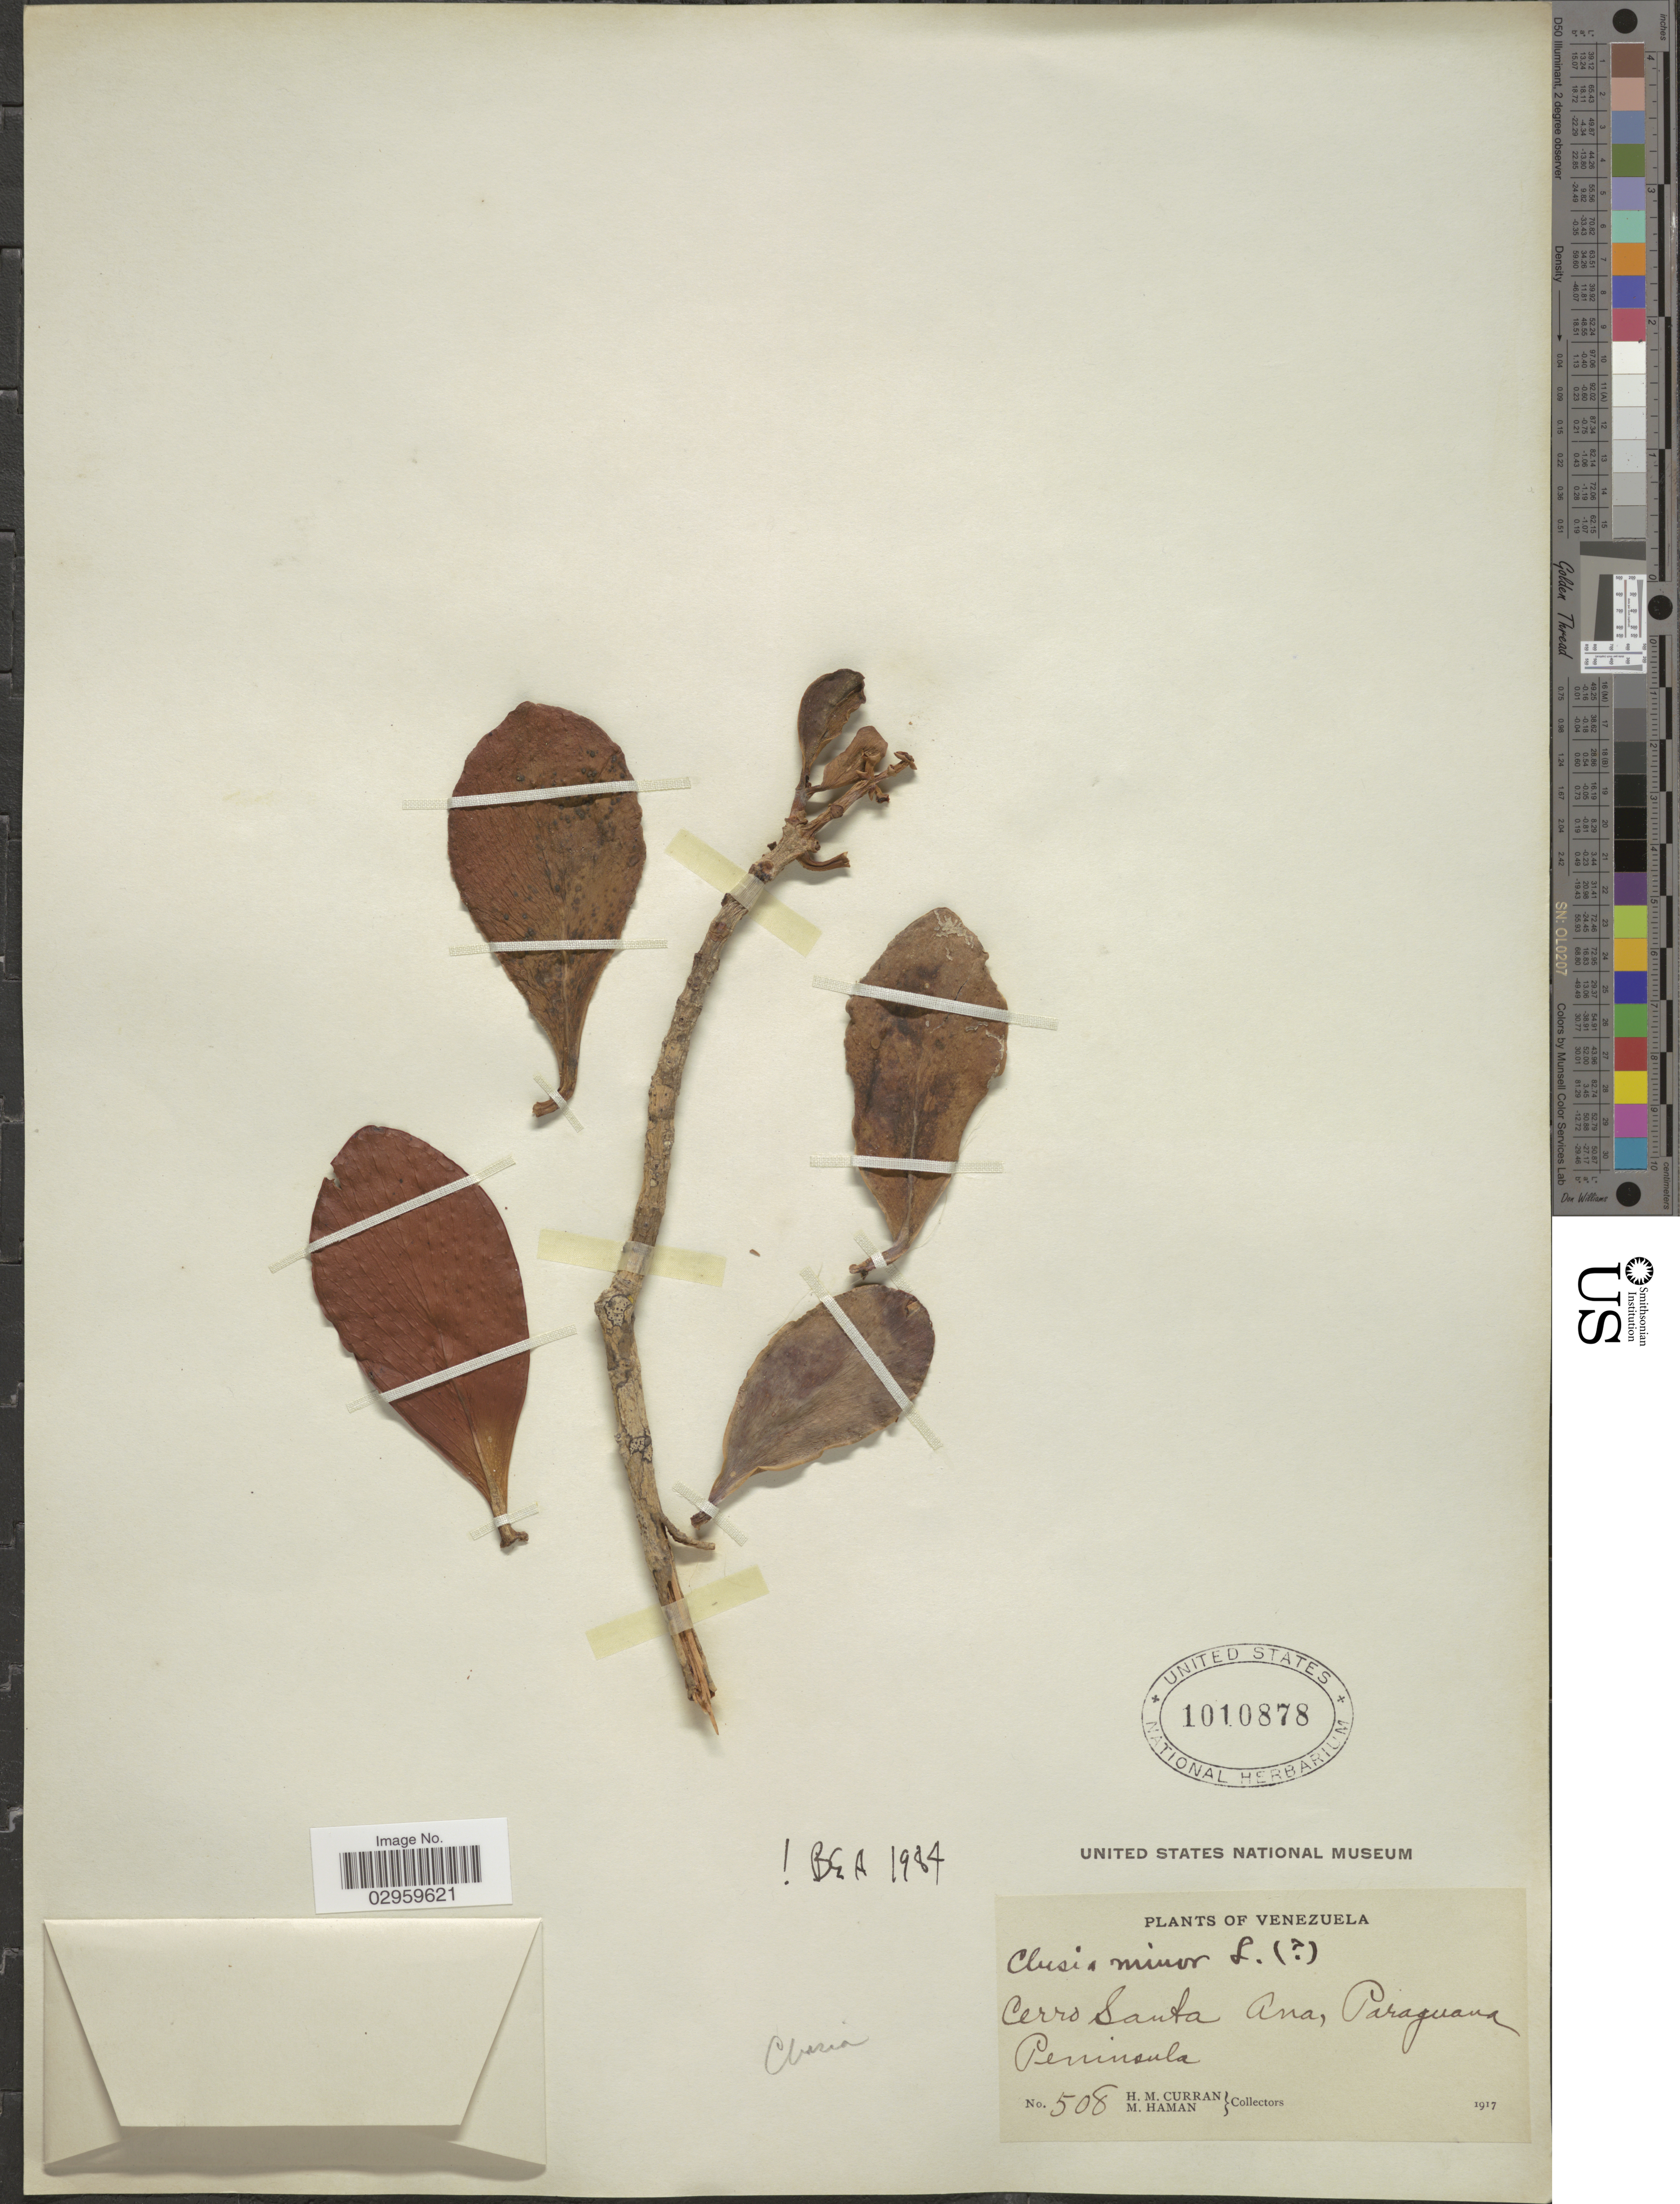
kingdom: Plantae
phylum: Tracheophyta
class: Magnoliopsida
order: Malpighiales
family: Clusiaceae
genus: Clusia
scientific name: Clusia minor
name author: L.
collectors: H. M. Curran & M. Haman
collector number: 508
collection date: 1917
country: Venezuela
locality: Cerro Santa Ana, Paraguana Peninsula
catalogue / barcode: US 1010878